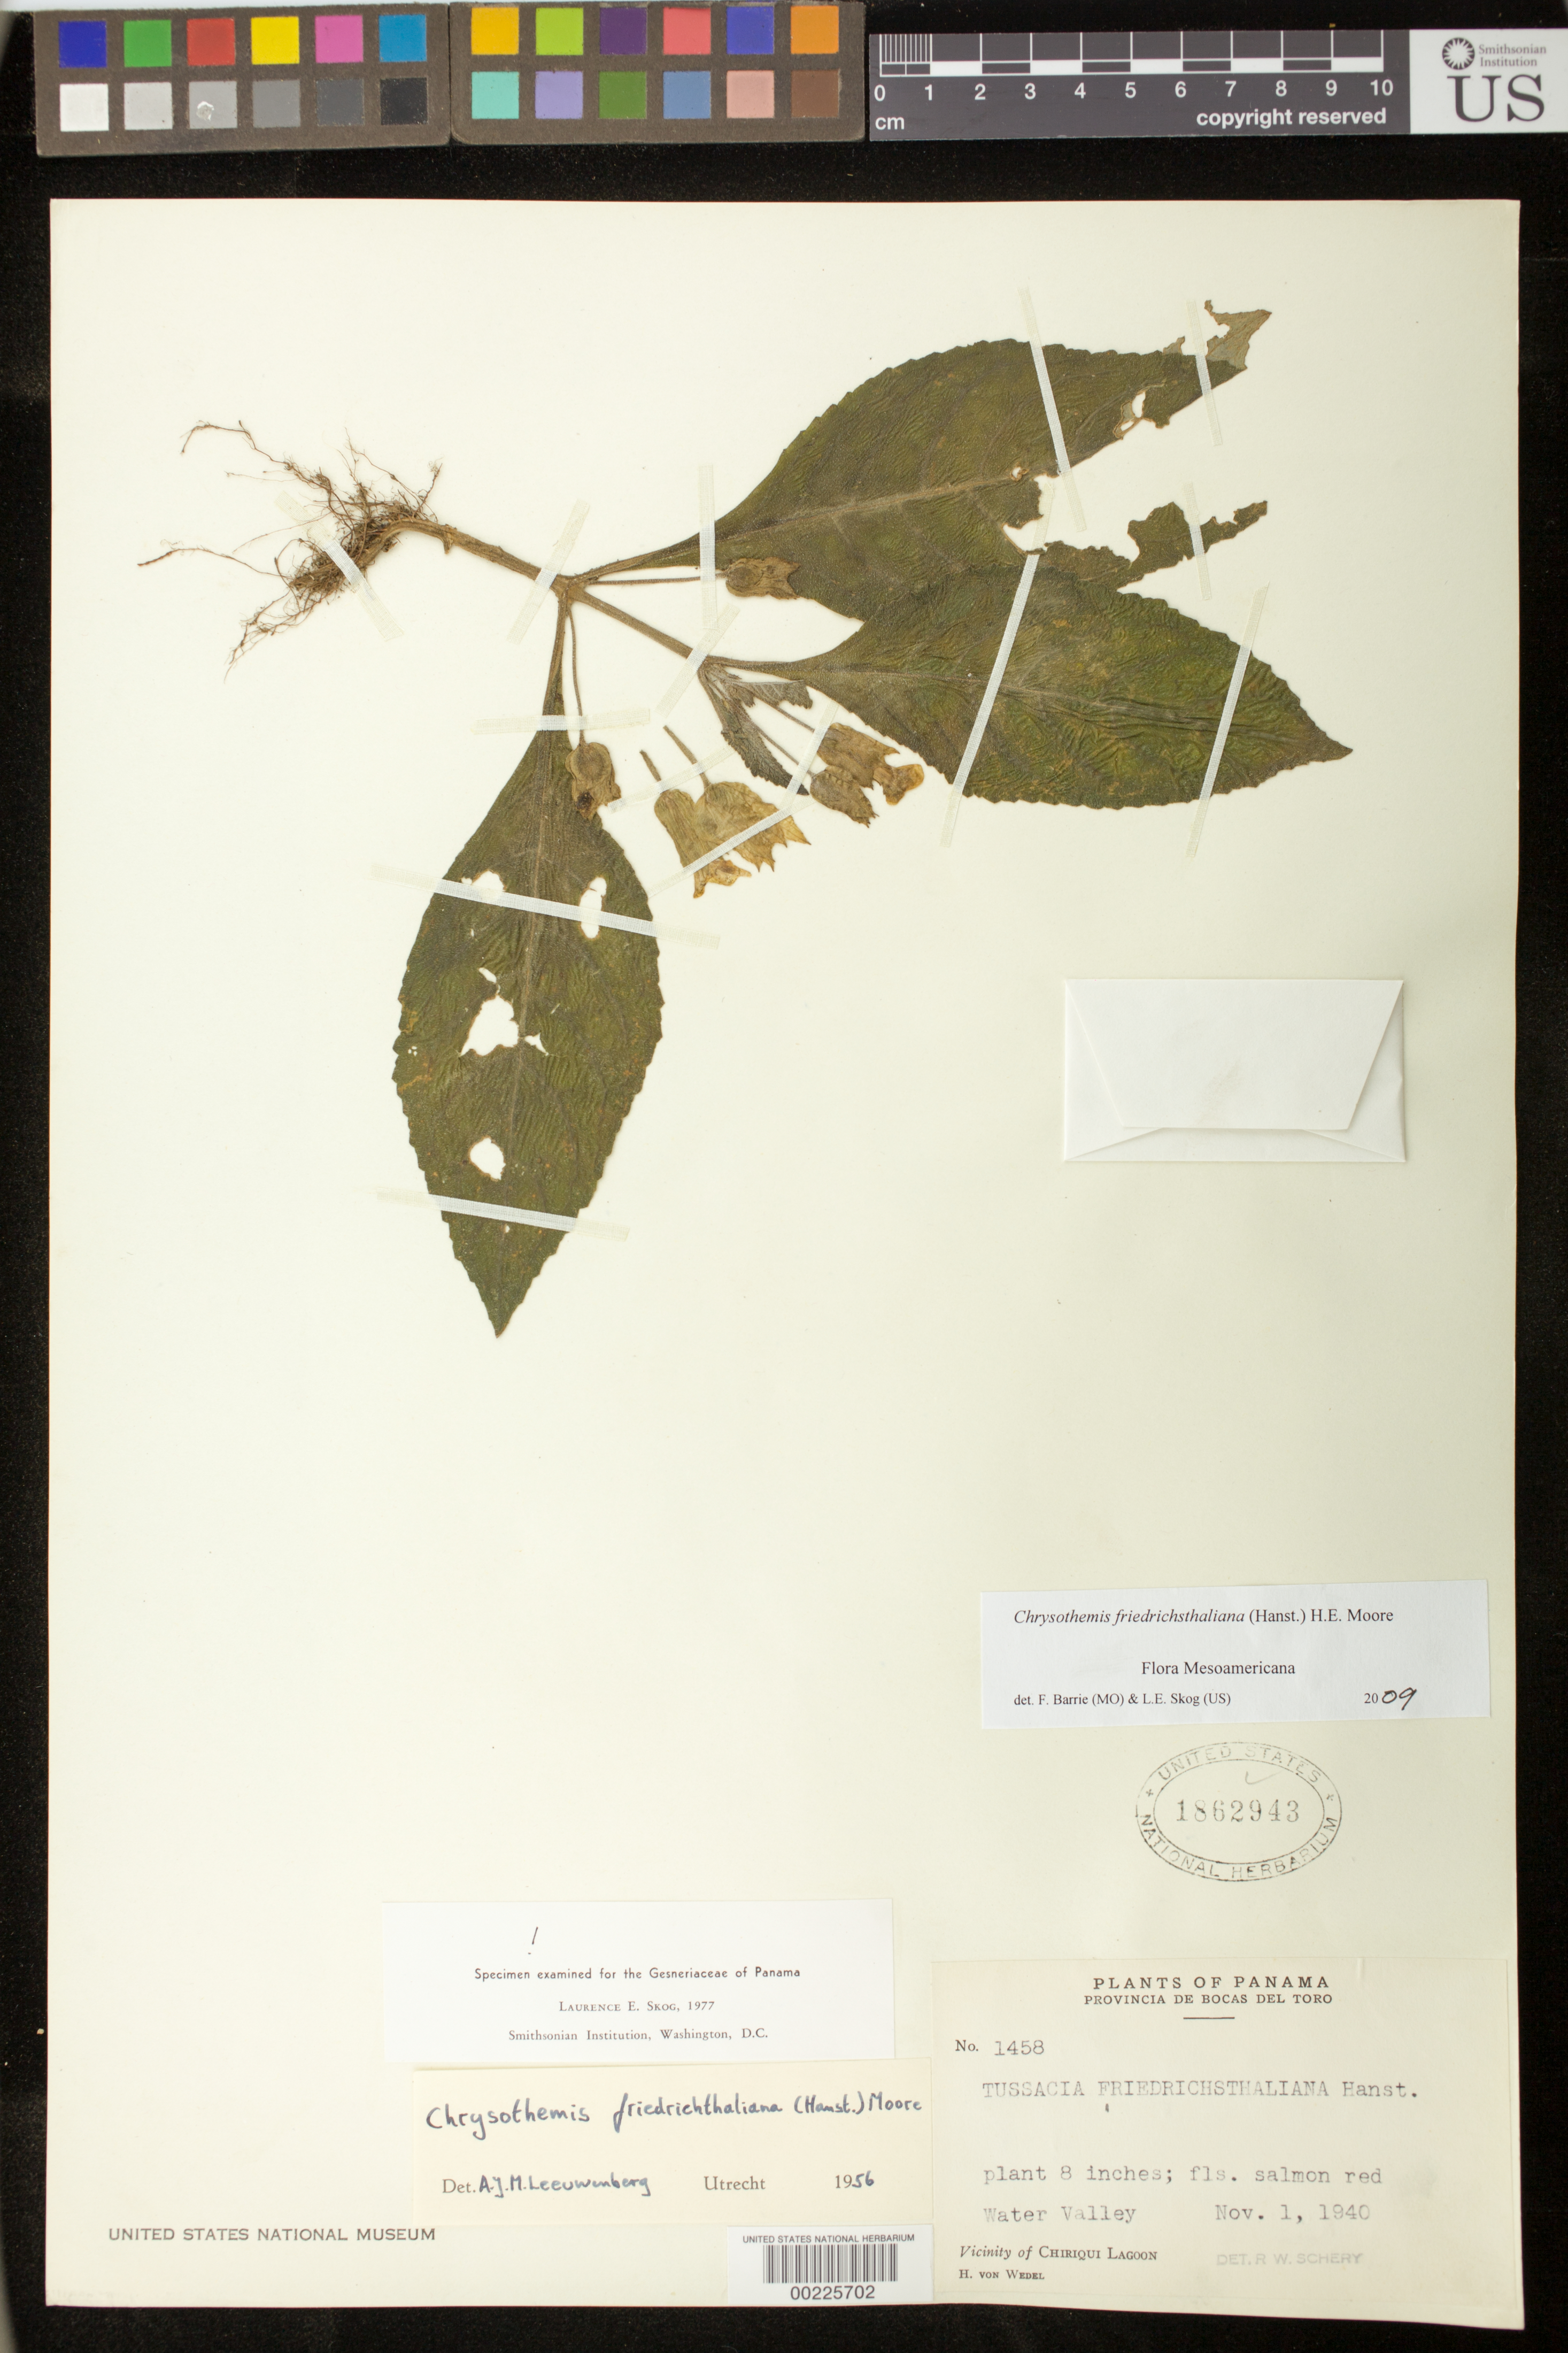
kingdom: Plantae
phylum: Tracheophyta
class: Magnoliopsida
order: Lamiales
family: Gesneriaceae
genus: Chrysothemis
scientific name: Chrysothemis friedrichsthaliana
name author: (Hanst.) H.E. Moore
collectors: H. von Wedel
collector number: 1458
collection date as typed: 01 Nov 1940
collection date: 1940-11-01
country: Panama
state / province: Bocas del Toro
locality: Vicinity of Chiriqui Lagoon, Water Valley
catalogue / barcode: US 1862943